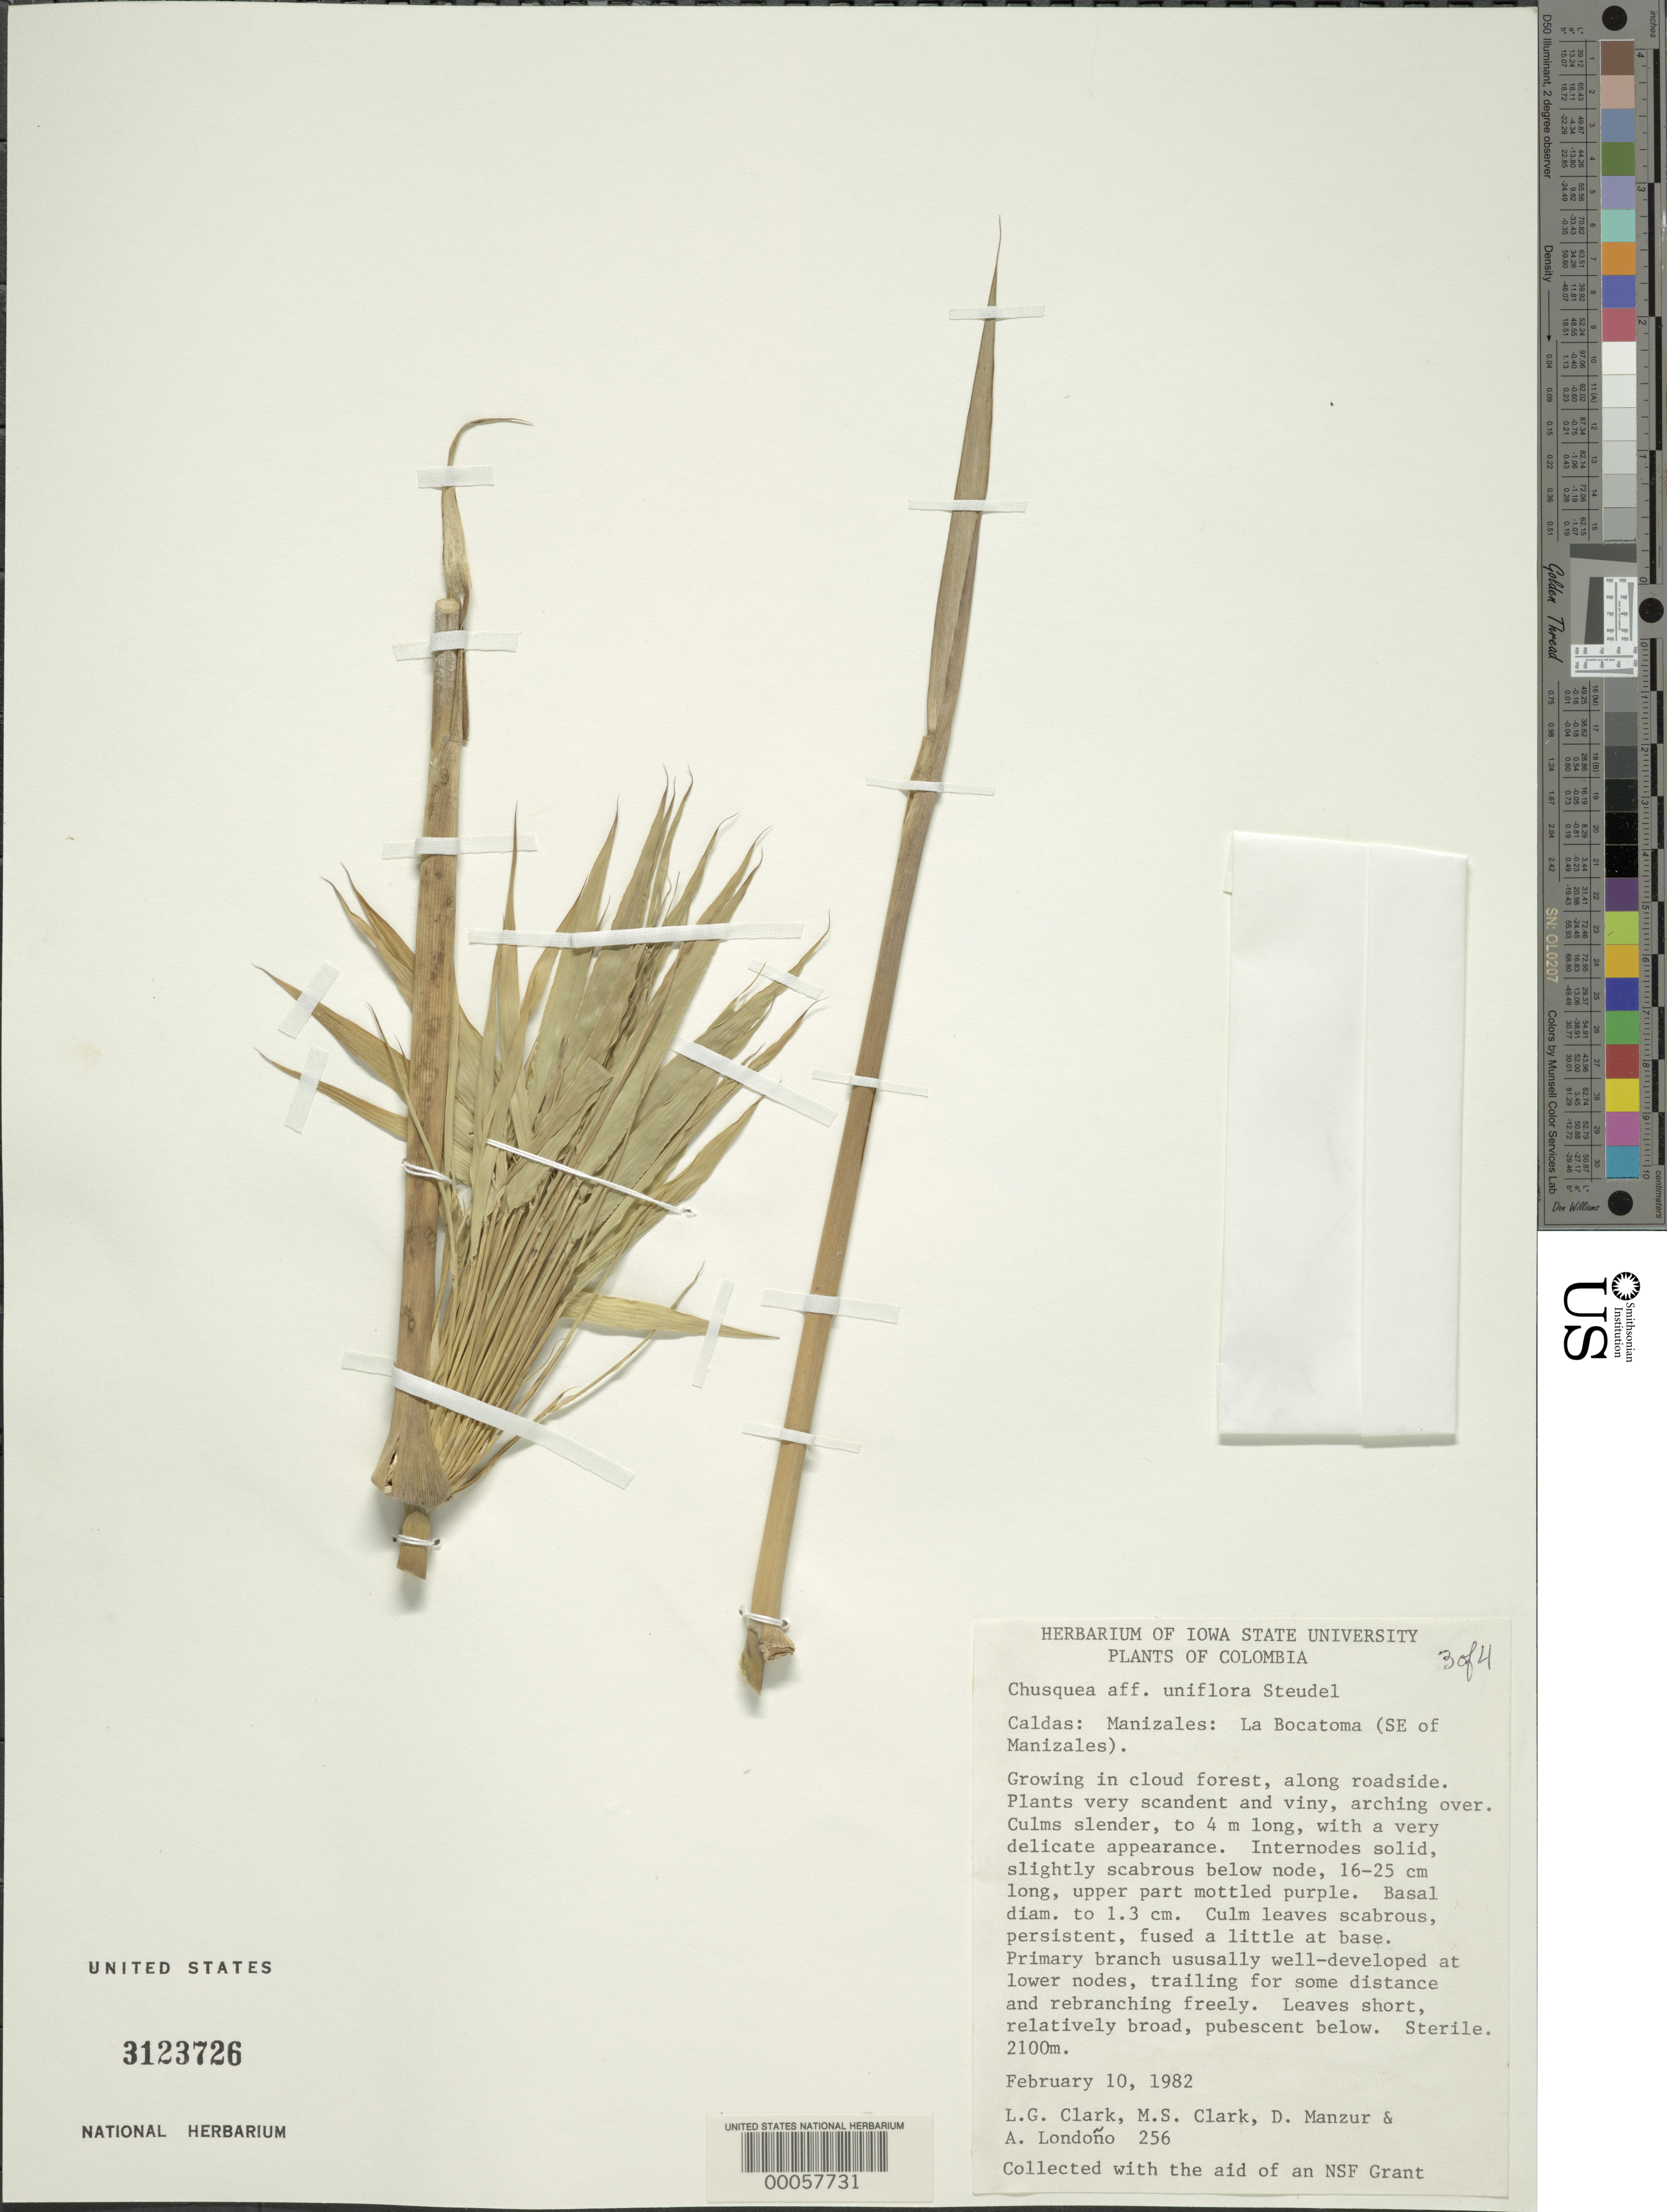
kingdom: Plantae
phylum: Tracheophyta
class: Liliopsida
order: Poales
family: Poaceae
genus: Chusquea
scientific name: Chusquea uniflora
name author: Steud.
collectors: L. G. Clark, M. S. Clark, D. Manzur & A. Londono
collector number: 256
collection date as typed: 10 Feb 1982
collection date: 1982-02-10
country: Colombia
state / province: Caldas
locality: Manizales, La Bocatoma, SE of Manizales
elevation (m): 2100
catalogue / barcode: US 3123726